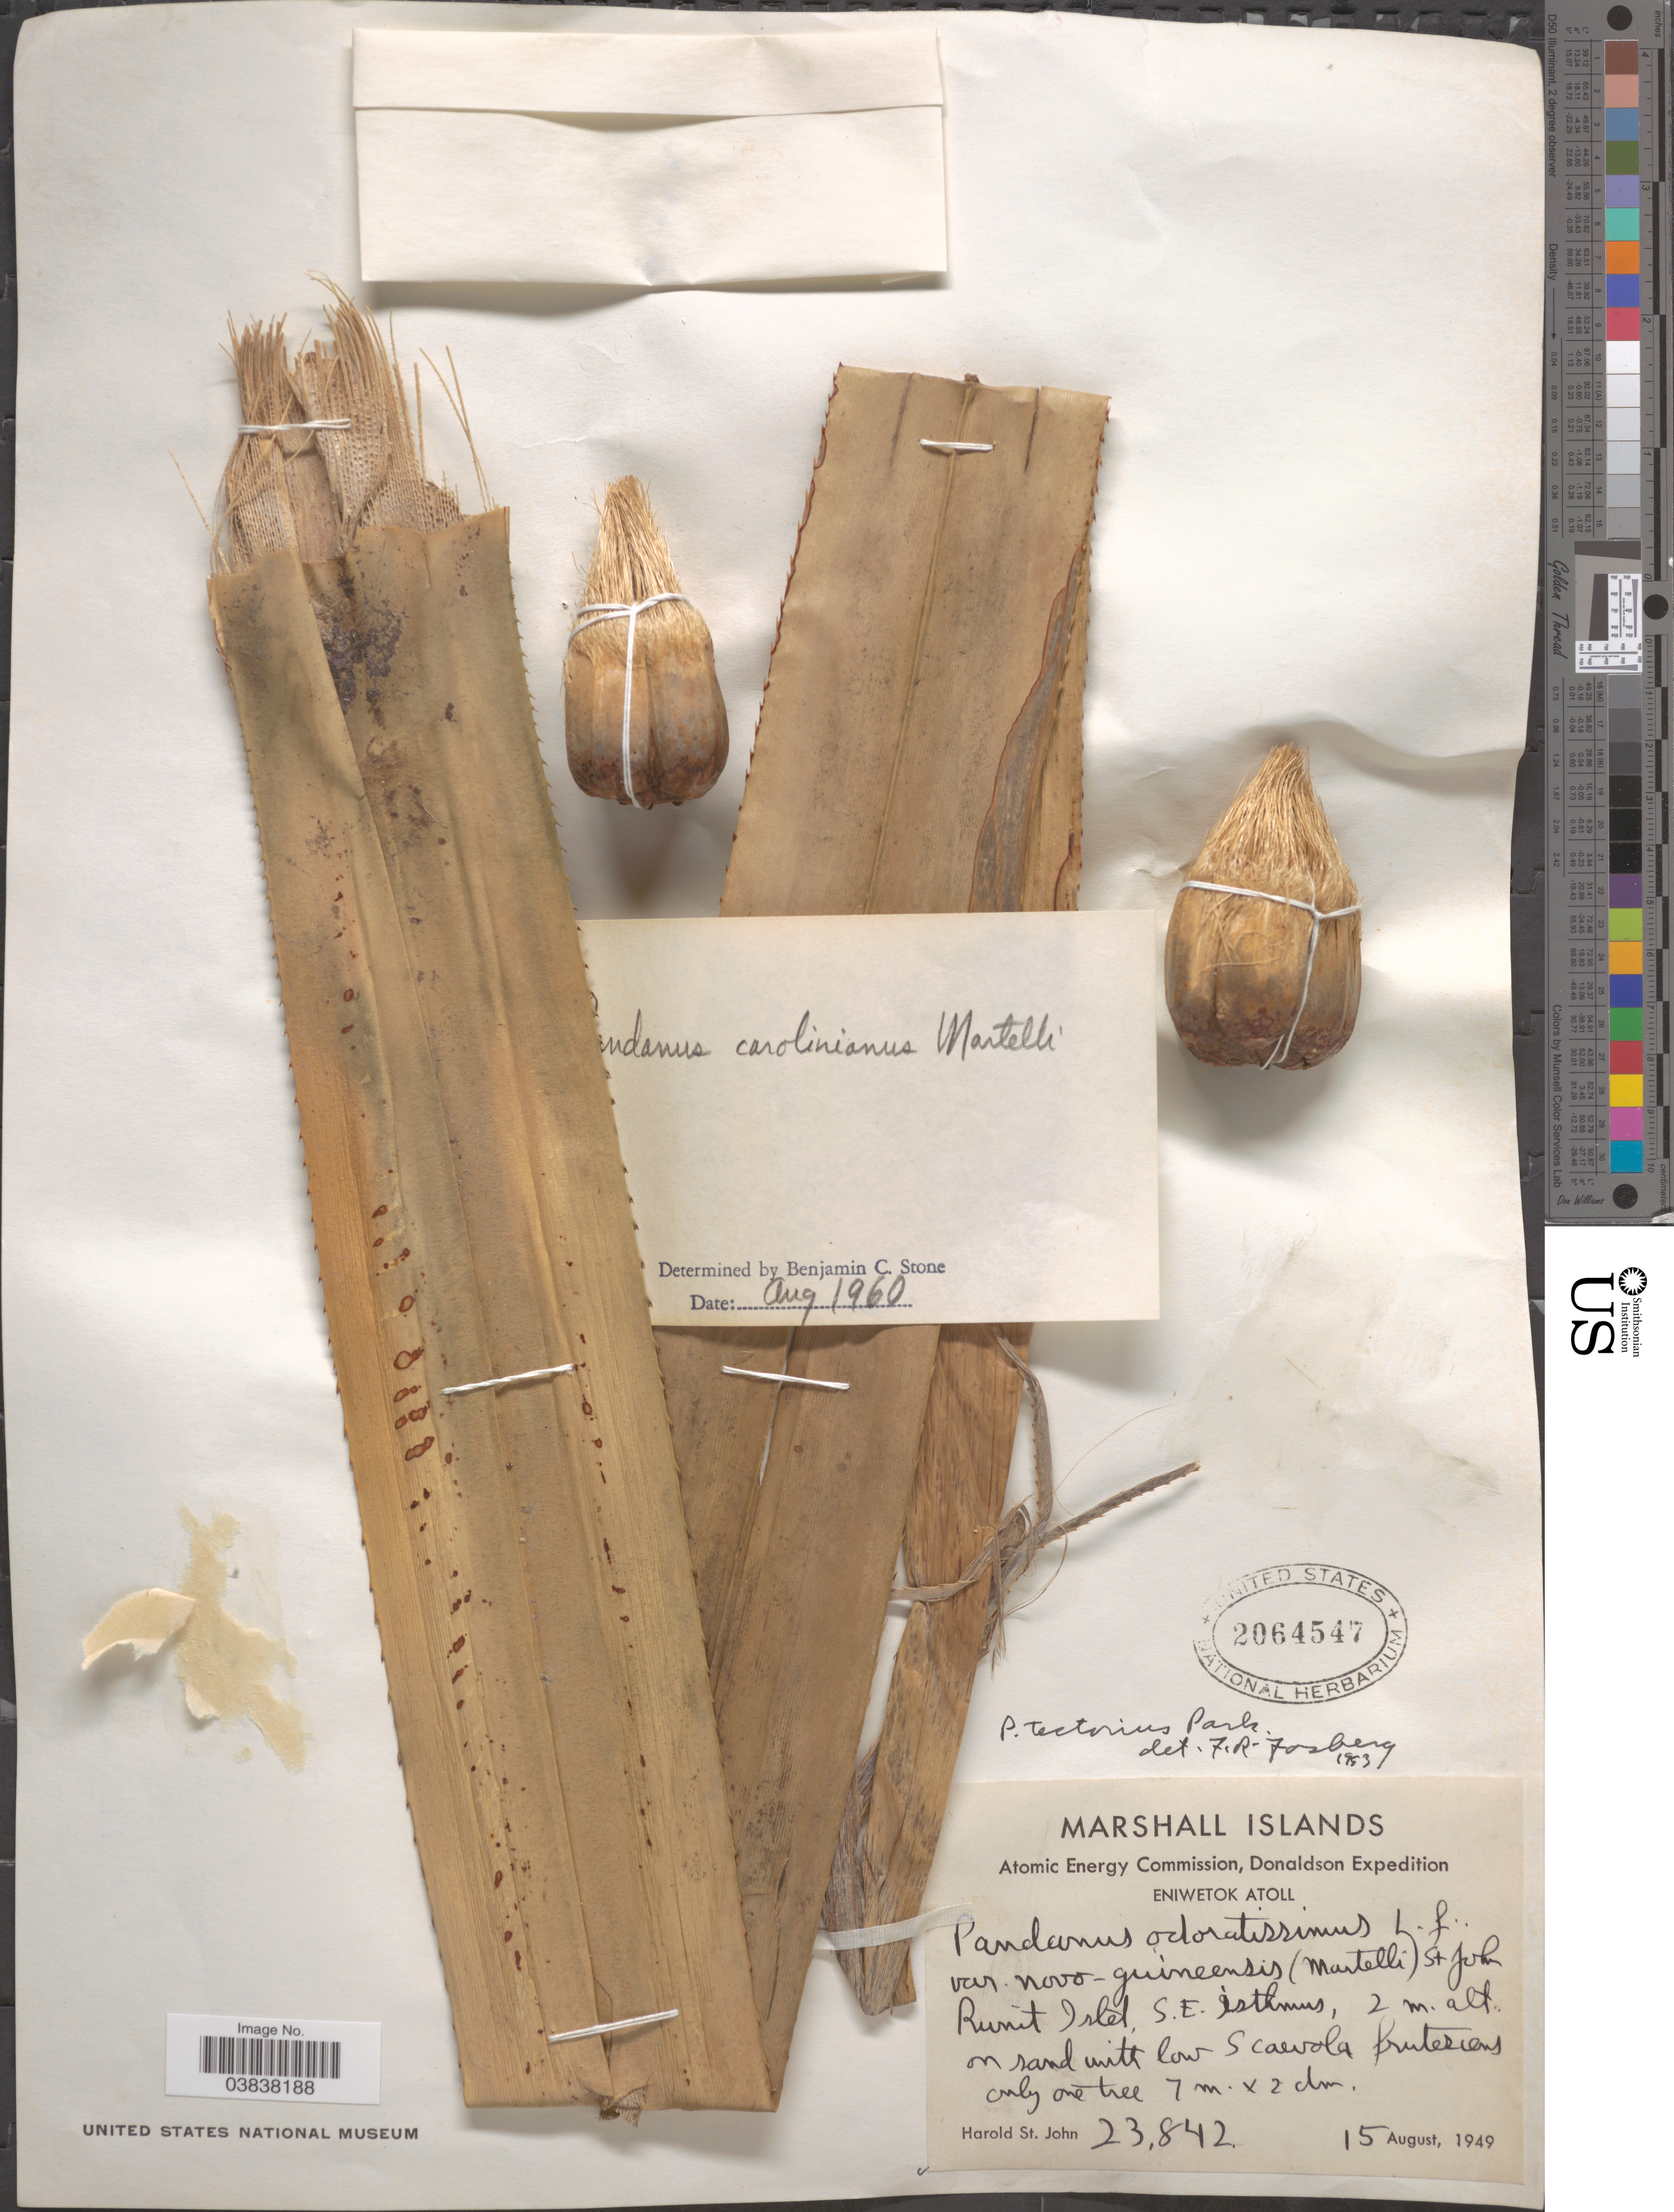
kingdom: Plantae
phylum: Tracheophyta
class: Liliopsida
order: Pandanales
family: Pandanaceae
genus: Pandanus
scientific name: Pandanus carolinianus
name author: Martelli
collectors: H. St. John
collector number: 23842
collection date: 1949-08-15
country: Marshall Islands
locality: Eniwetok Atoll. Runit Islet, S. E. isthmus.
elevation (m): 2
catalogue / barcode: US 2064547